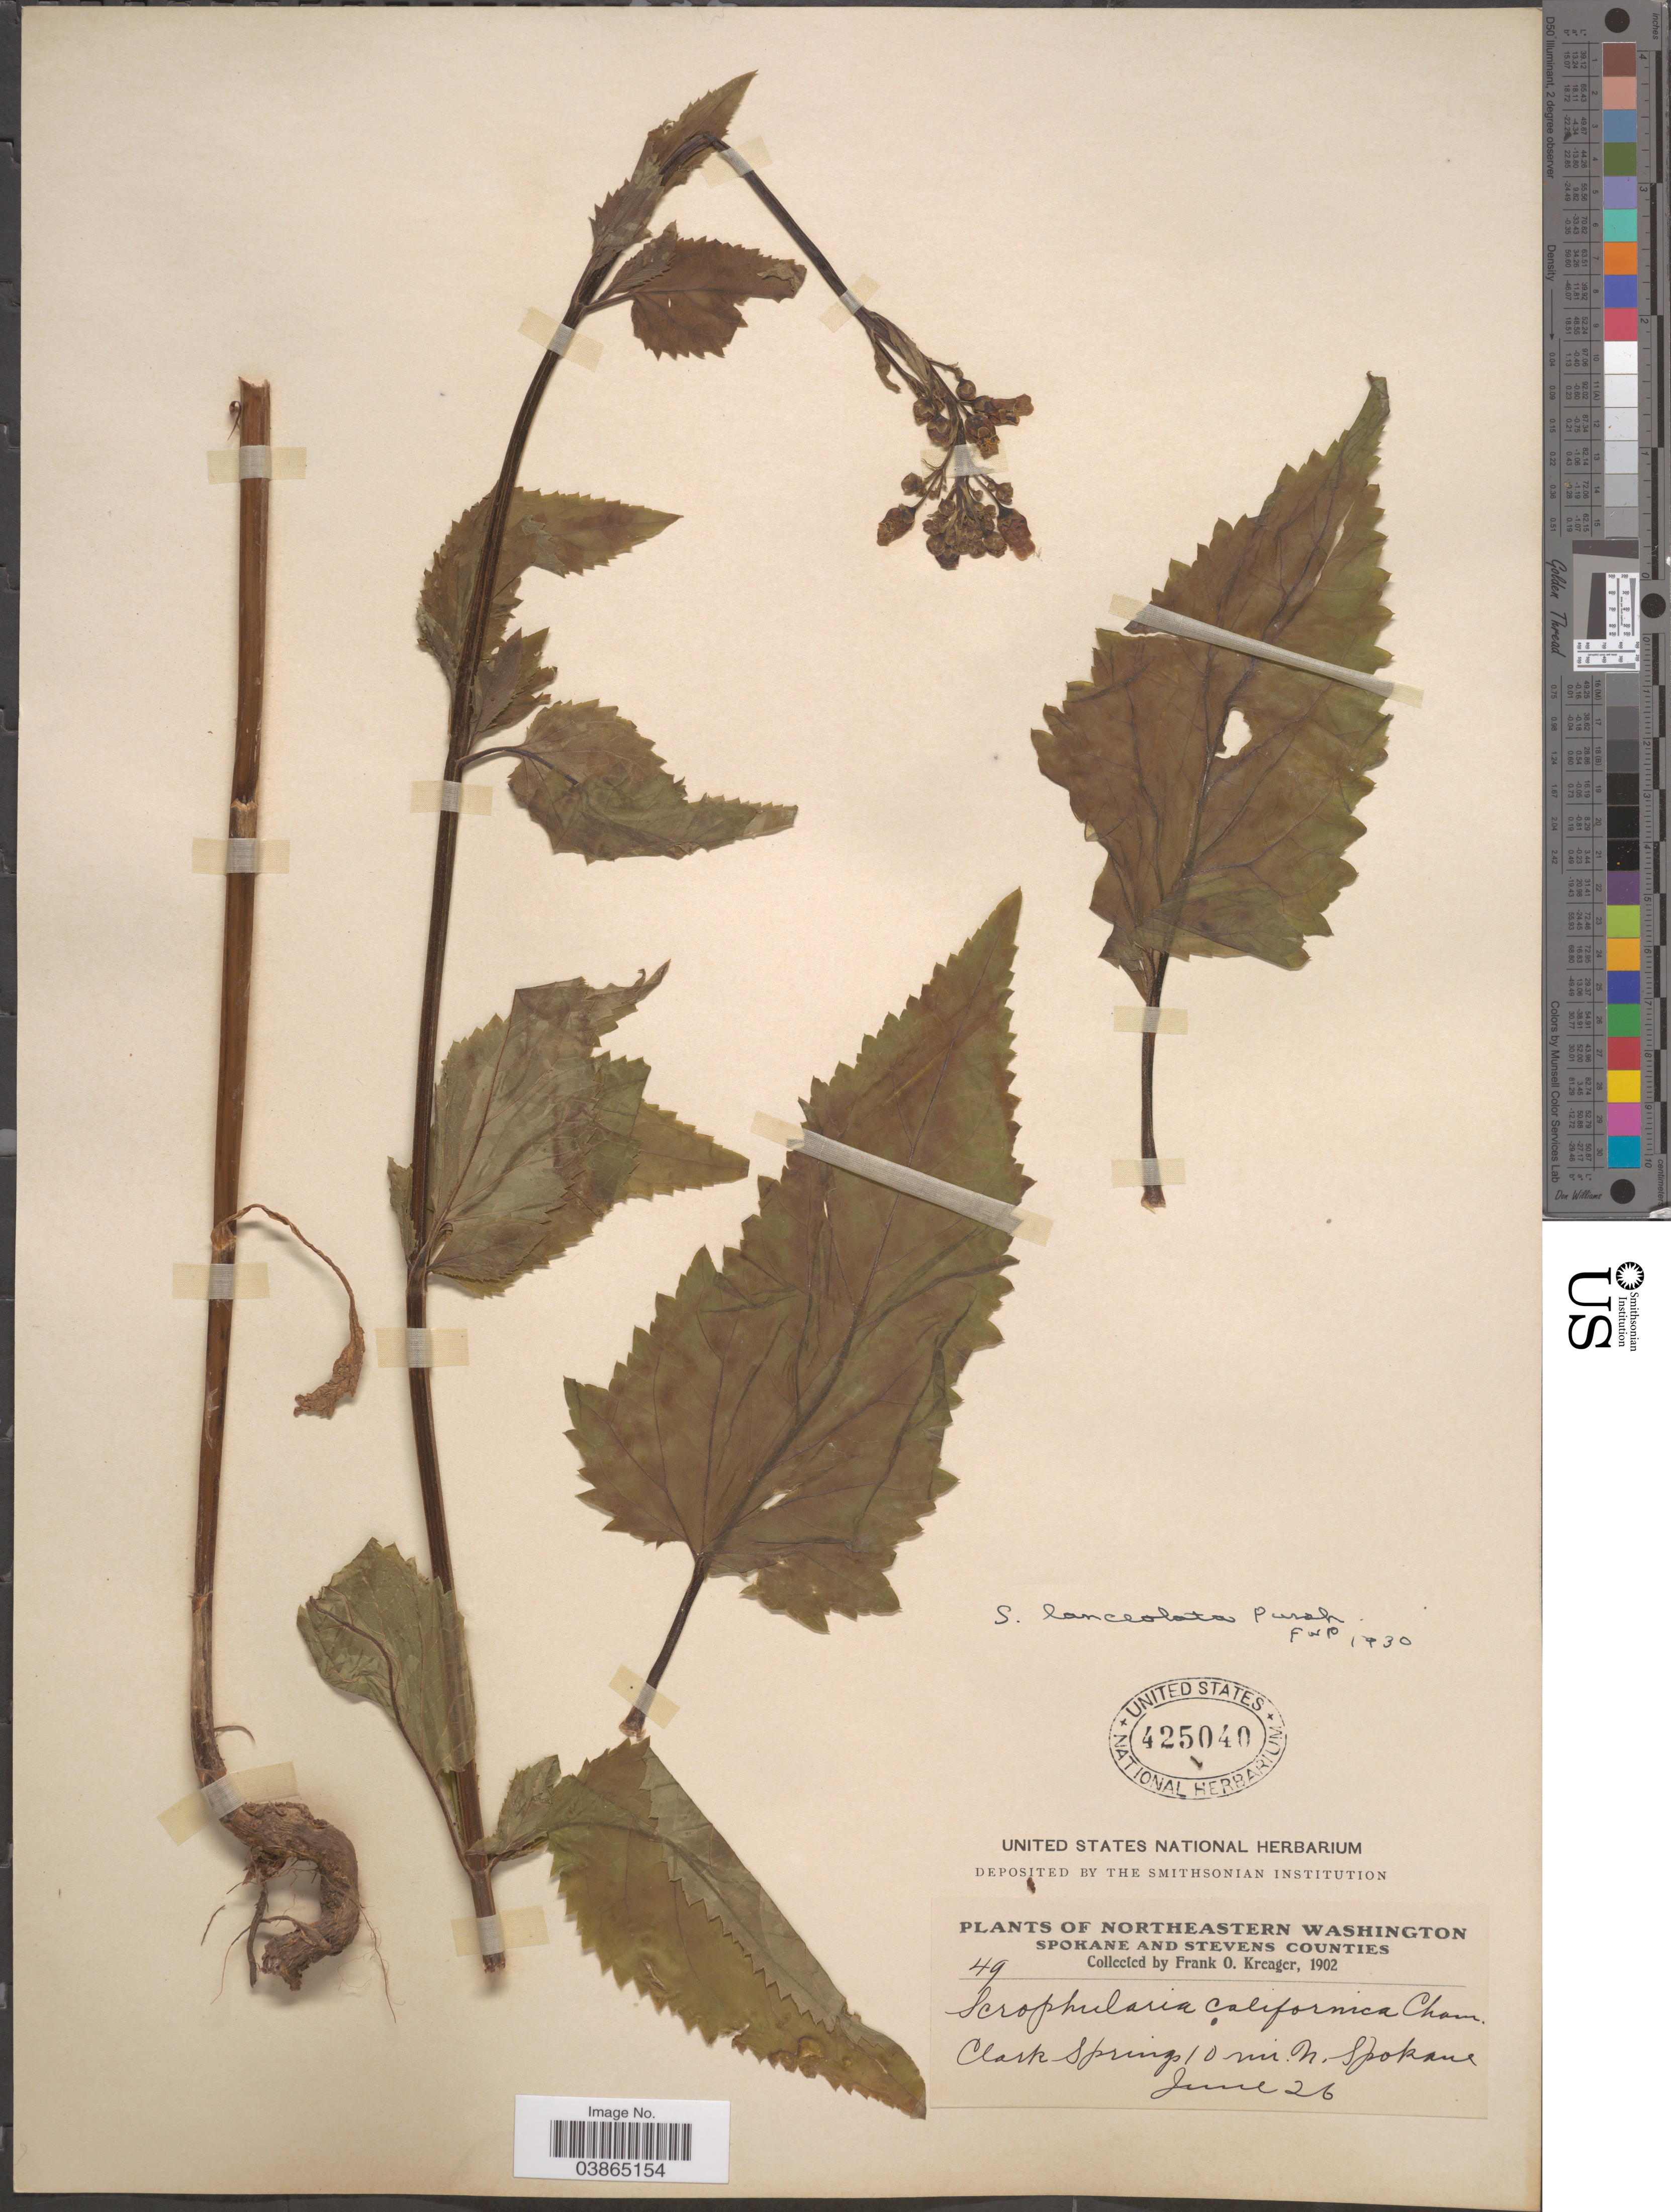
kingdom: Plantae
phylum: Tracheophyta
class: Magnoliopsida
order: Lamiales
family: Scrophulariaceae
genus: Scrophularia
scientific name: Scrophularia lanceolata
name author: Pursh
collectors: F. Kreager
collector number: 49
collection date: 1902-06-20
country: United States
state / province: Washington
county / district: Spokane / Stevens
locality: Northeastern Washington. Spokane and Stevens Counties. Clark Springs 10 mi. N. of Spokane.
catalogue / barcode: US 425040